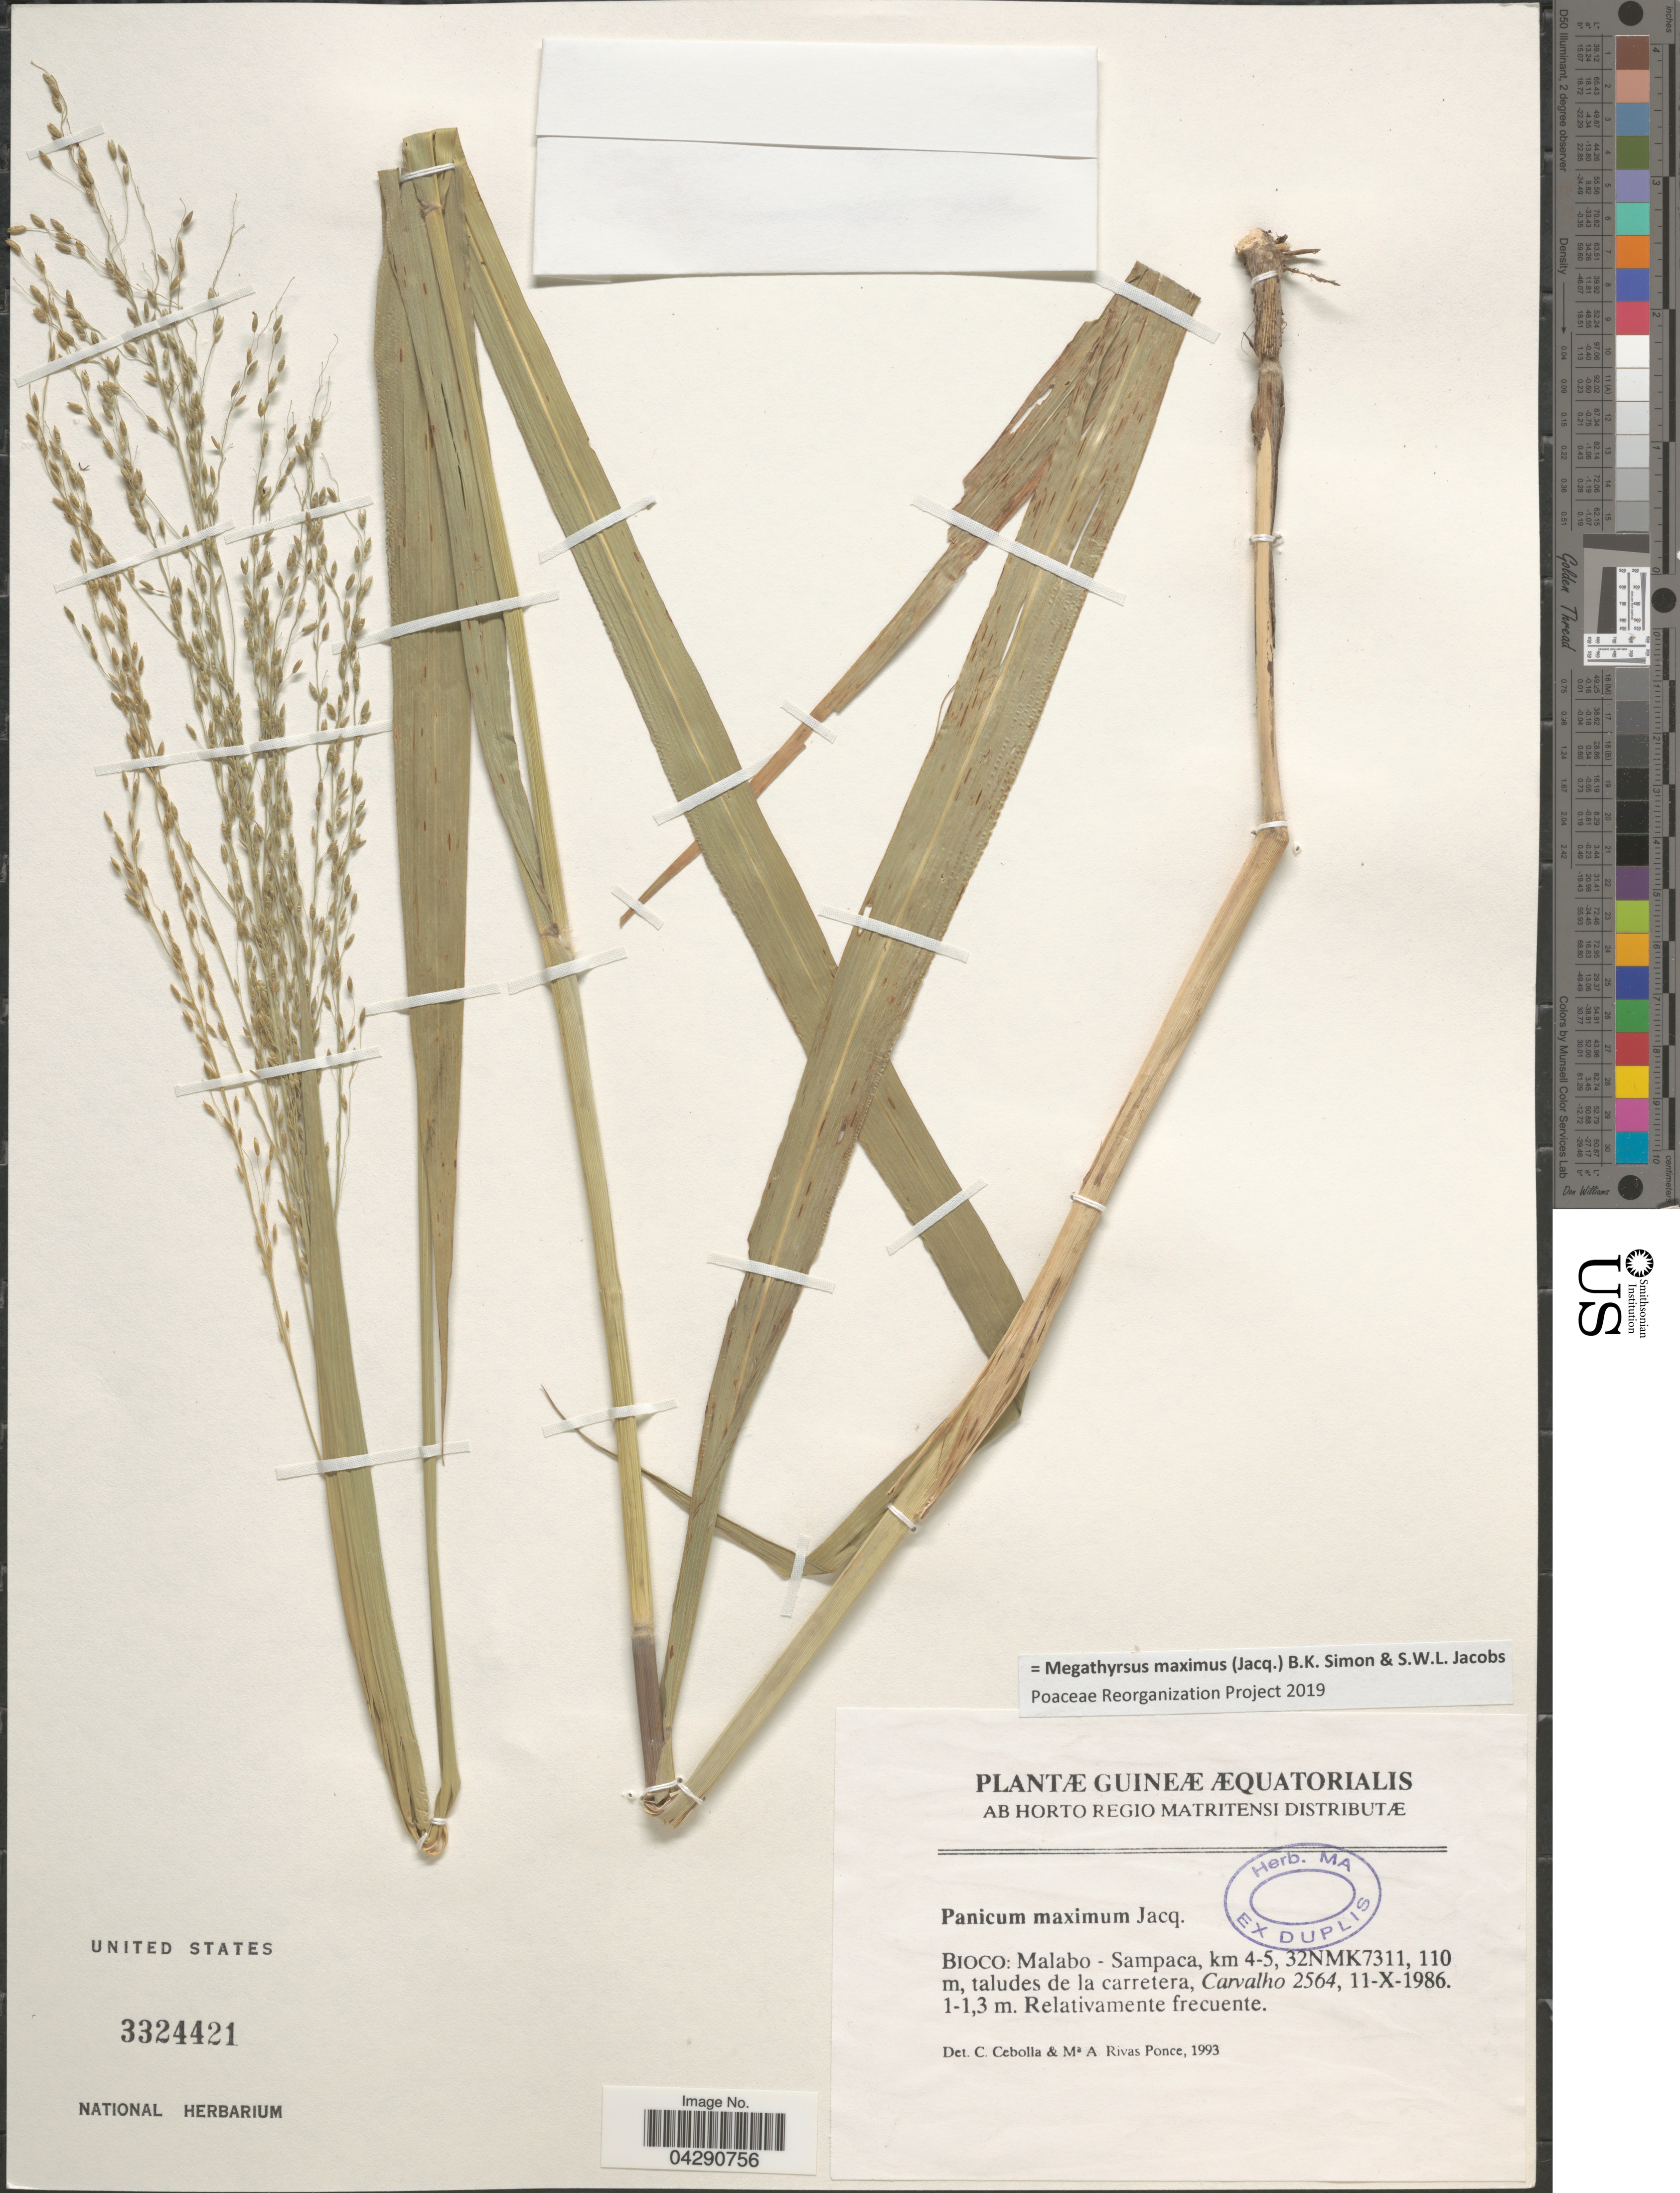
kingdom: Plantae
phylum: Tracheophyta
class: Liliopsida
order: Poales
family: Poaceae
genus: Megathyrsus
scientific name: Megathyrsus maximus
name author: (Jacq.) B.K. Simon & S.W.L. Jacobs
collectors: Carvalho, --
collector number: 2564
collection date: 1986-10-11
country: Equatorial Guinea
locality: Guineæ Æquatorialis. Bioco: Malabo - Sampaca, km 4-5, 32NMK7311.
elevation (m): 110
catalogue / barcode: US 3324421